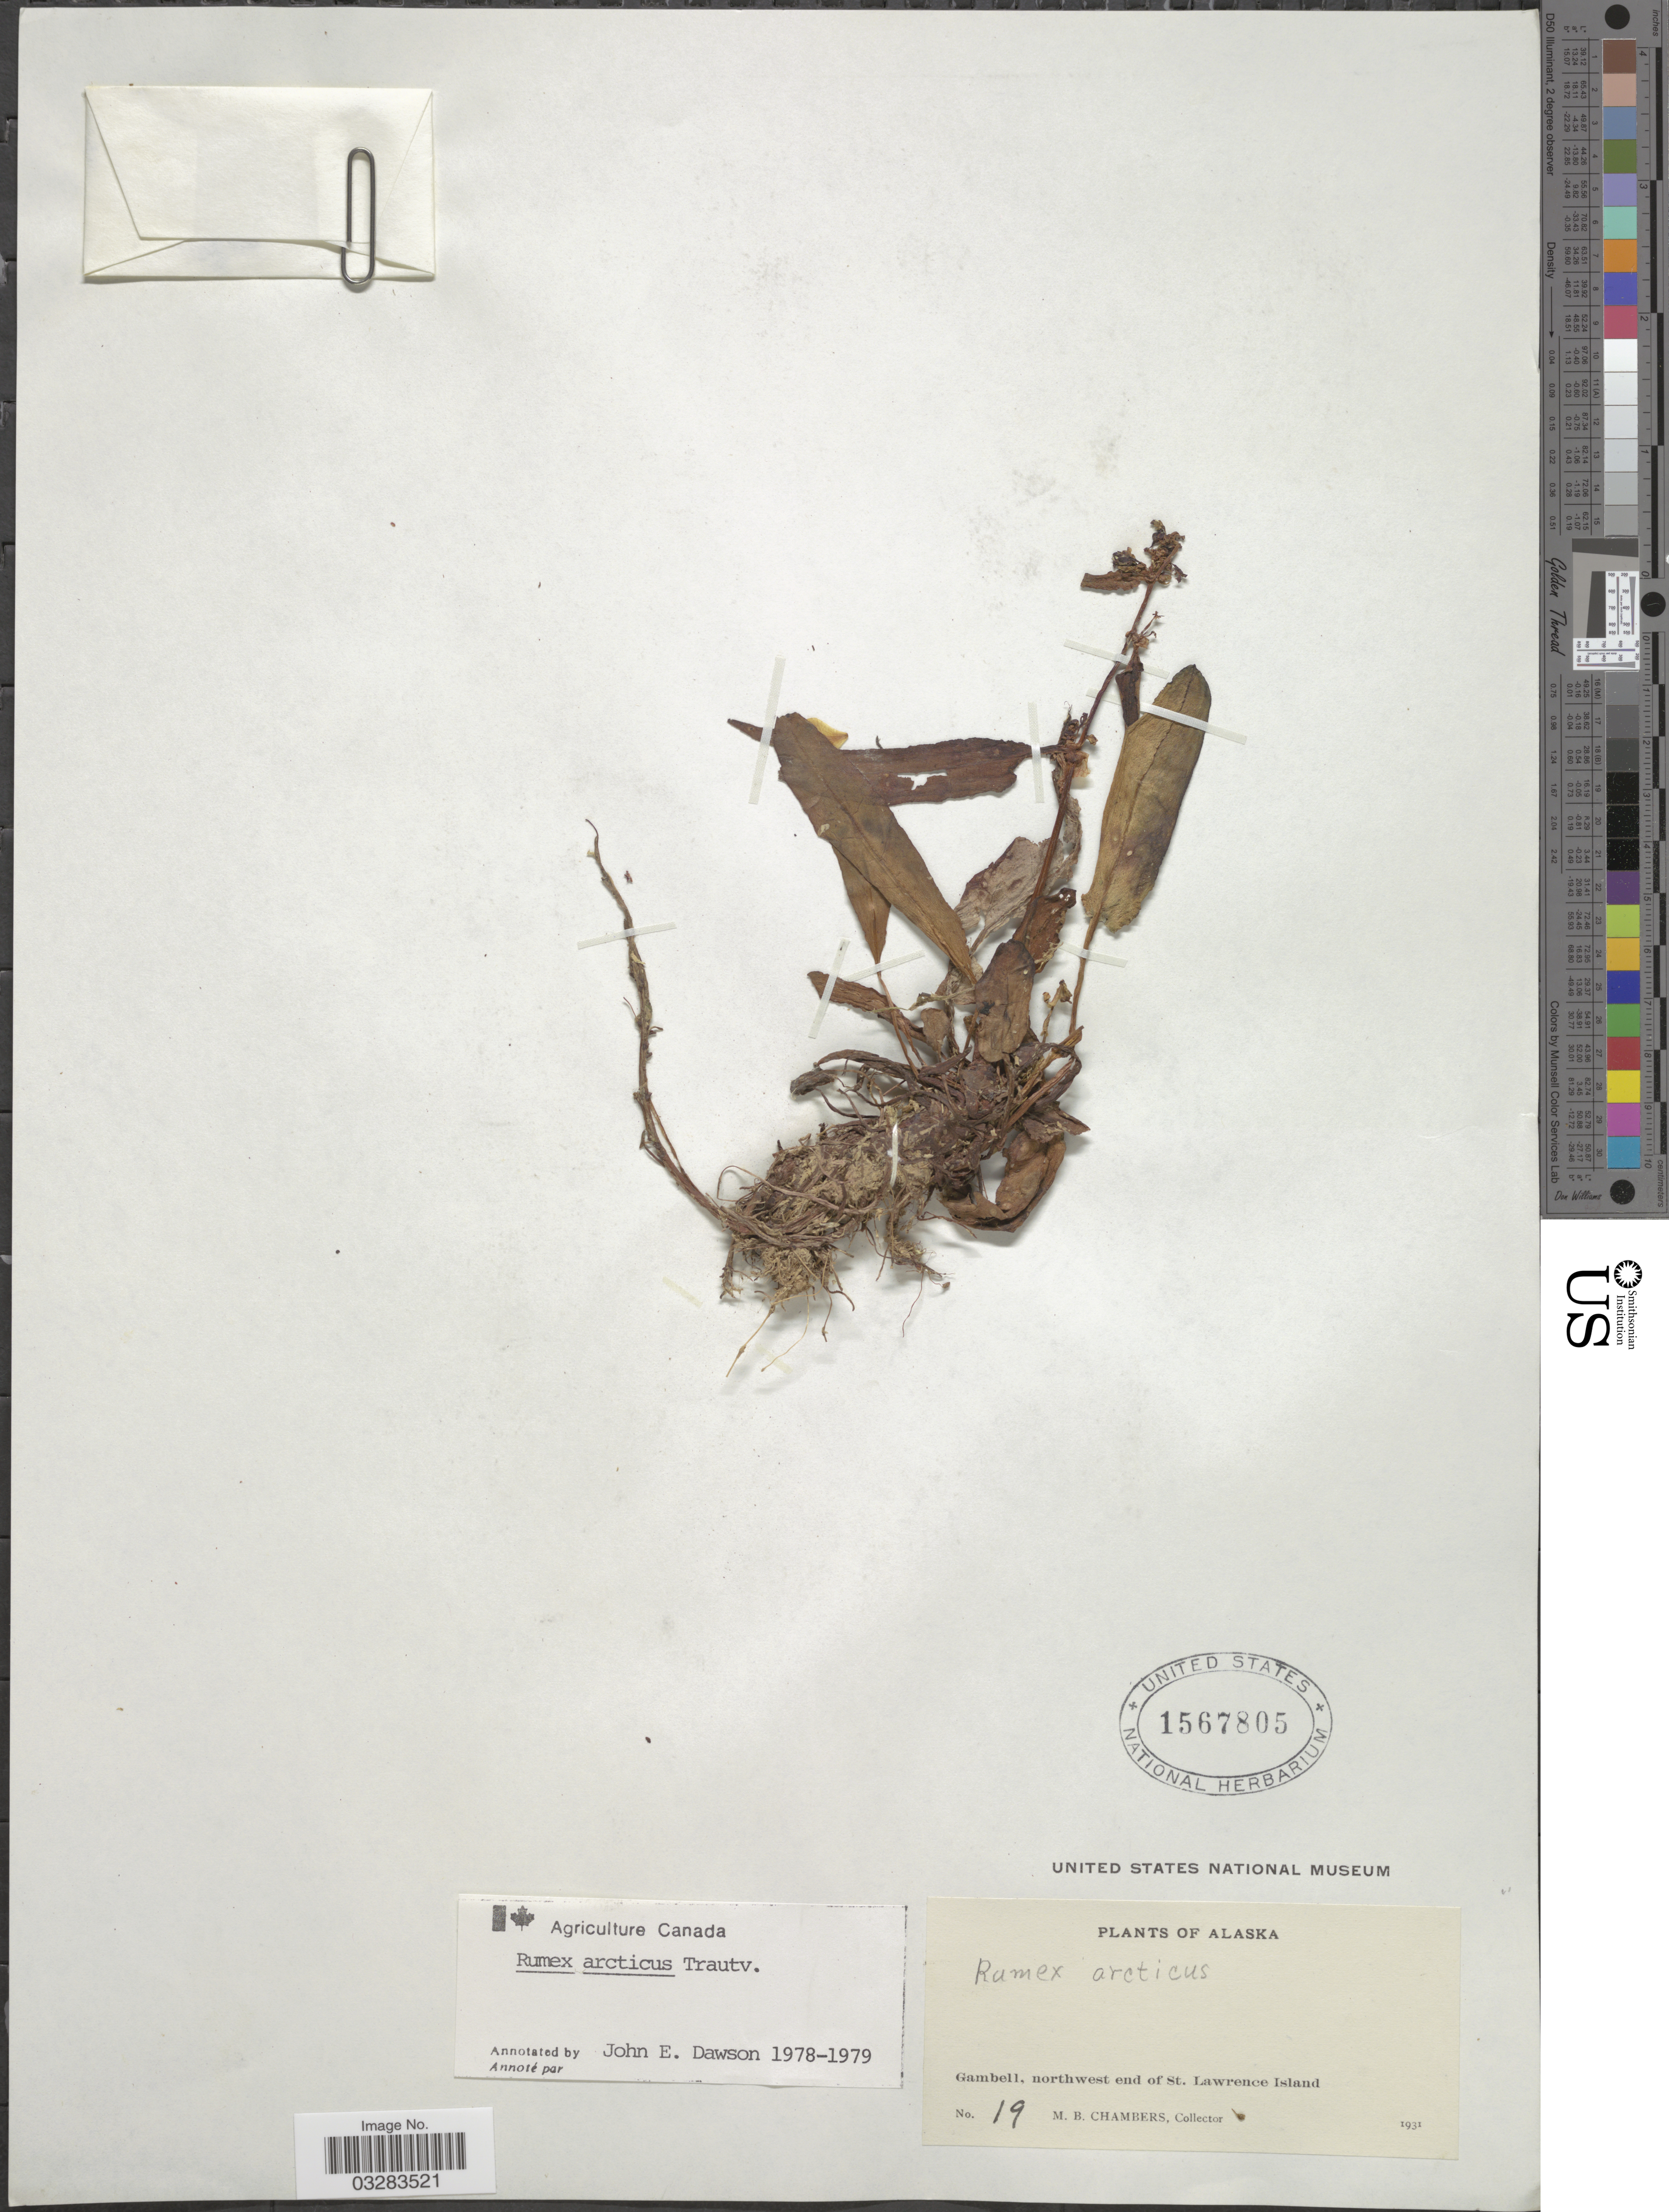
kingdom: Plantae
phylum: Tracheophyta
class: Magnoliopsida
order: Caryophyllales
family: Polygonaceae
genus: Rumex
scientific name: Rumex arcticus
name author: Trautv.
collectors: M. Chambers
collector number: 19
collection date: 1931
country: United States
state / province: Alaska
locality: Gambell, northwest end of St. Lawrence Island.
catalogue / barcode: US 1567805